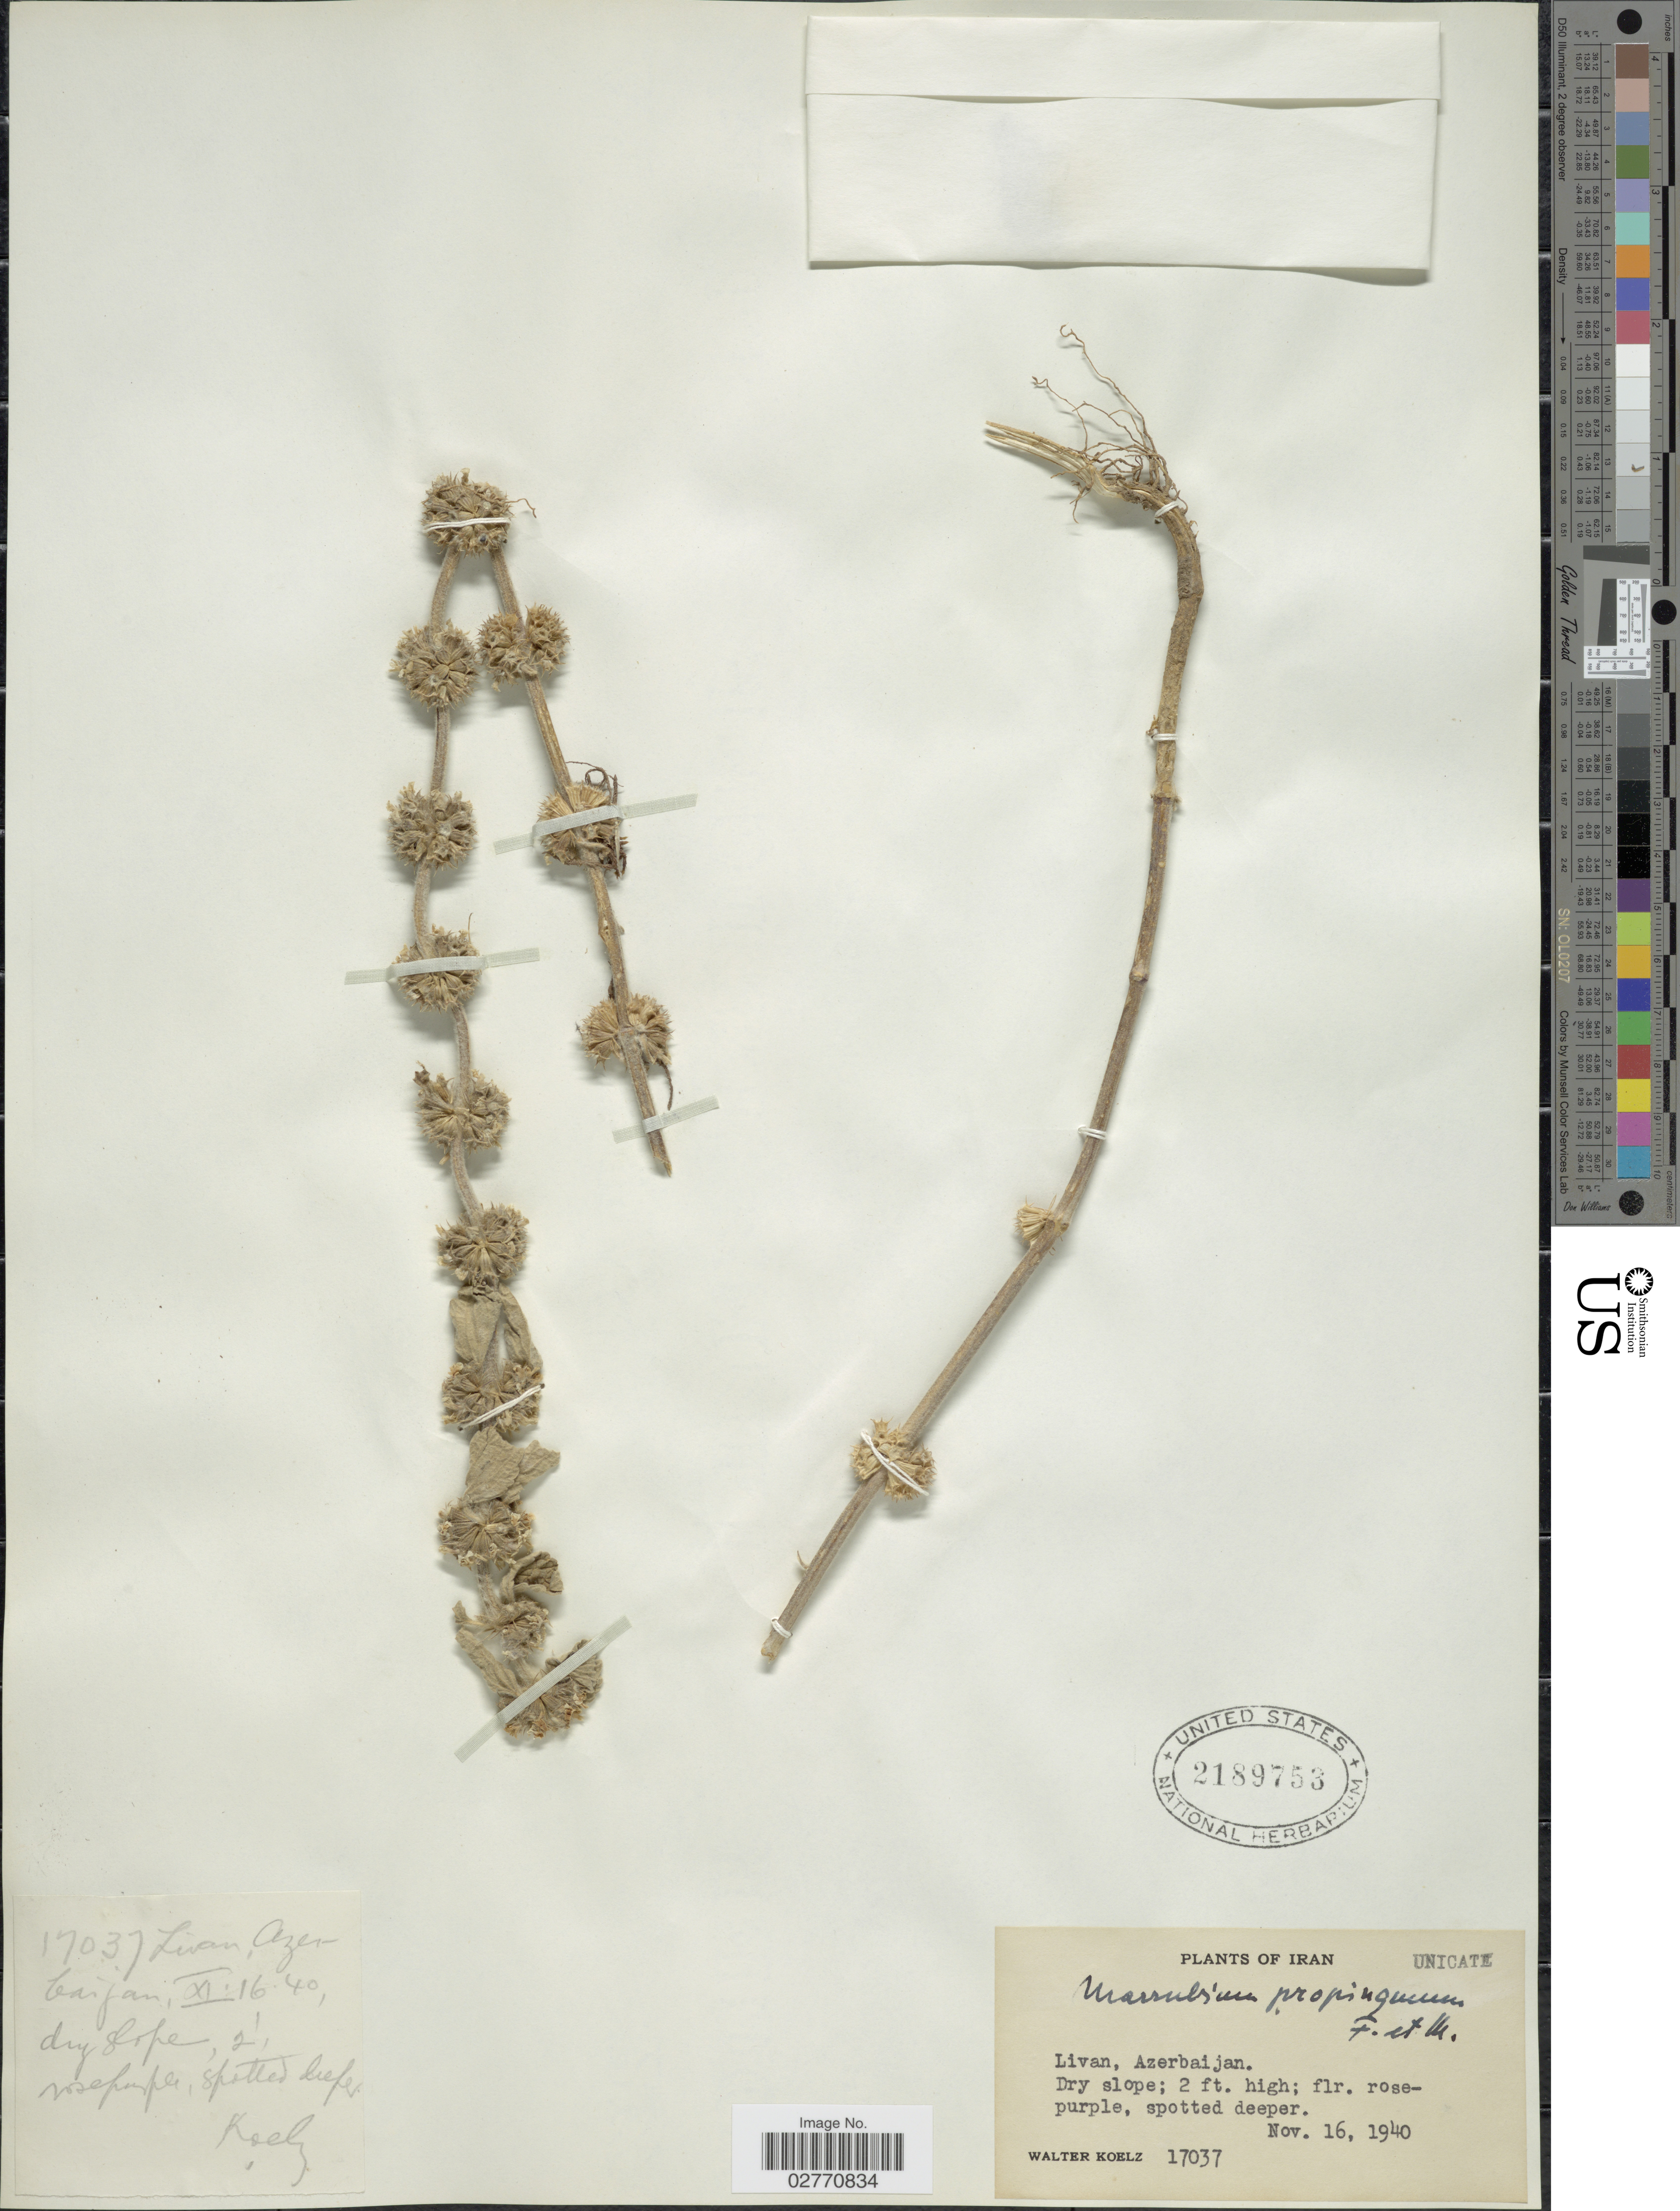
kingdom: Plantae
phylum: Tracheophyta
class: Magnoliopsida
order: Lamiales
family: Lamiaceae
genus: Marrubium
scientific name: Marrubium propinquum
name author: Fisch. & C.A. Mey.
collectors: W. N. Koelz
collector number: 17037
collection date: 1940-11-16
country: Iran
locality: Liva, Azerbaijan.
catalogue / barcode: US 2189753